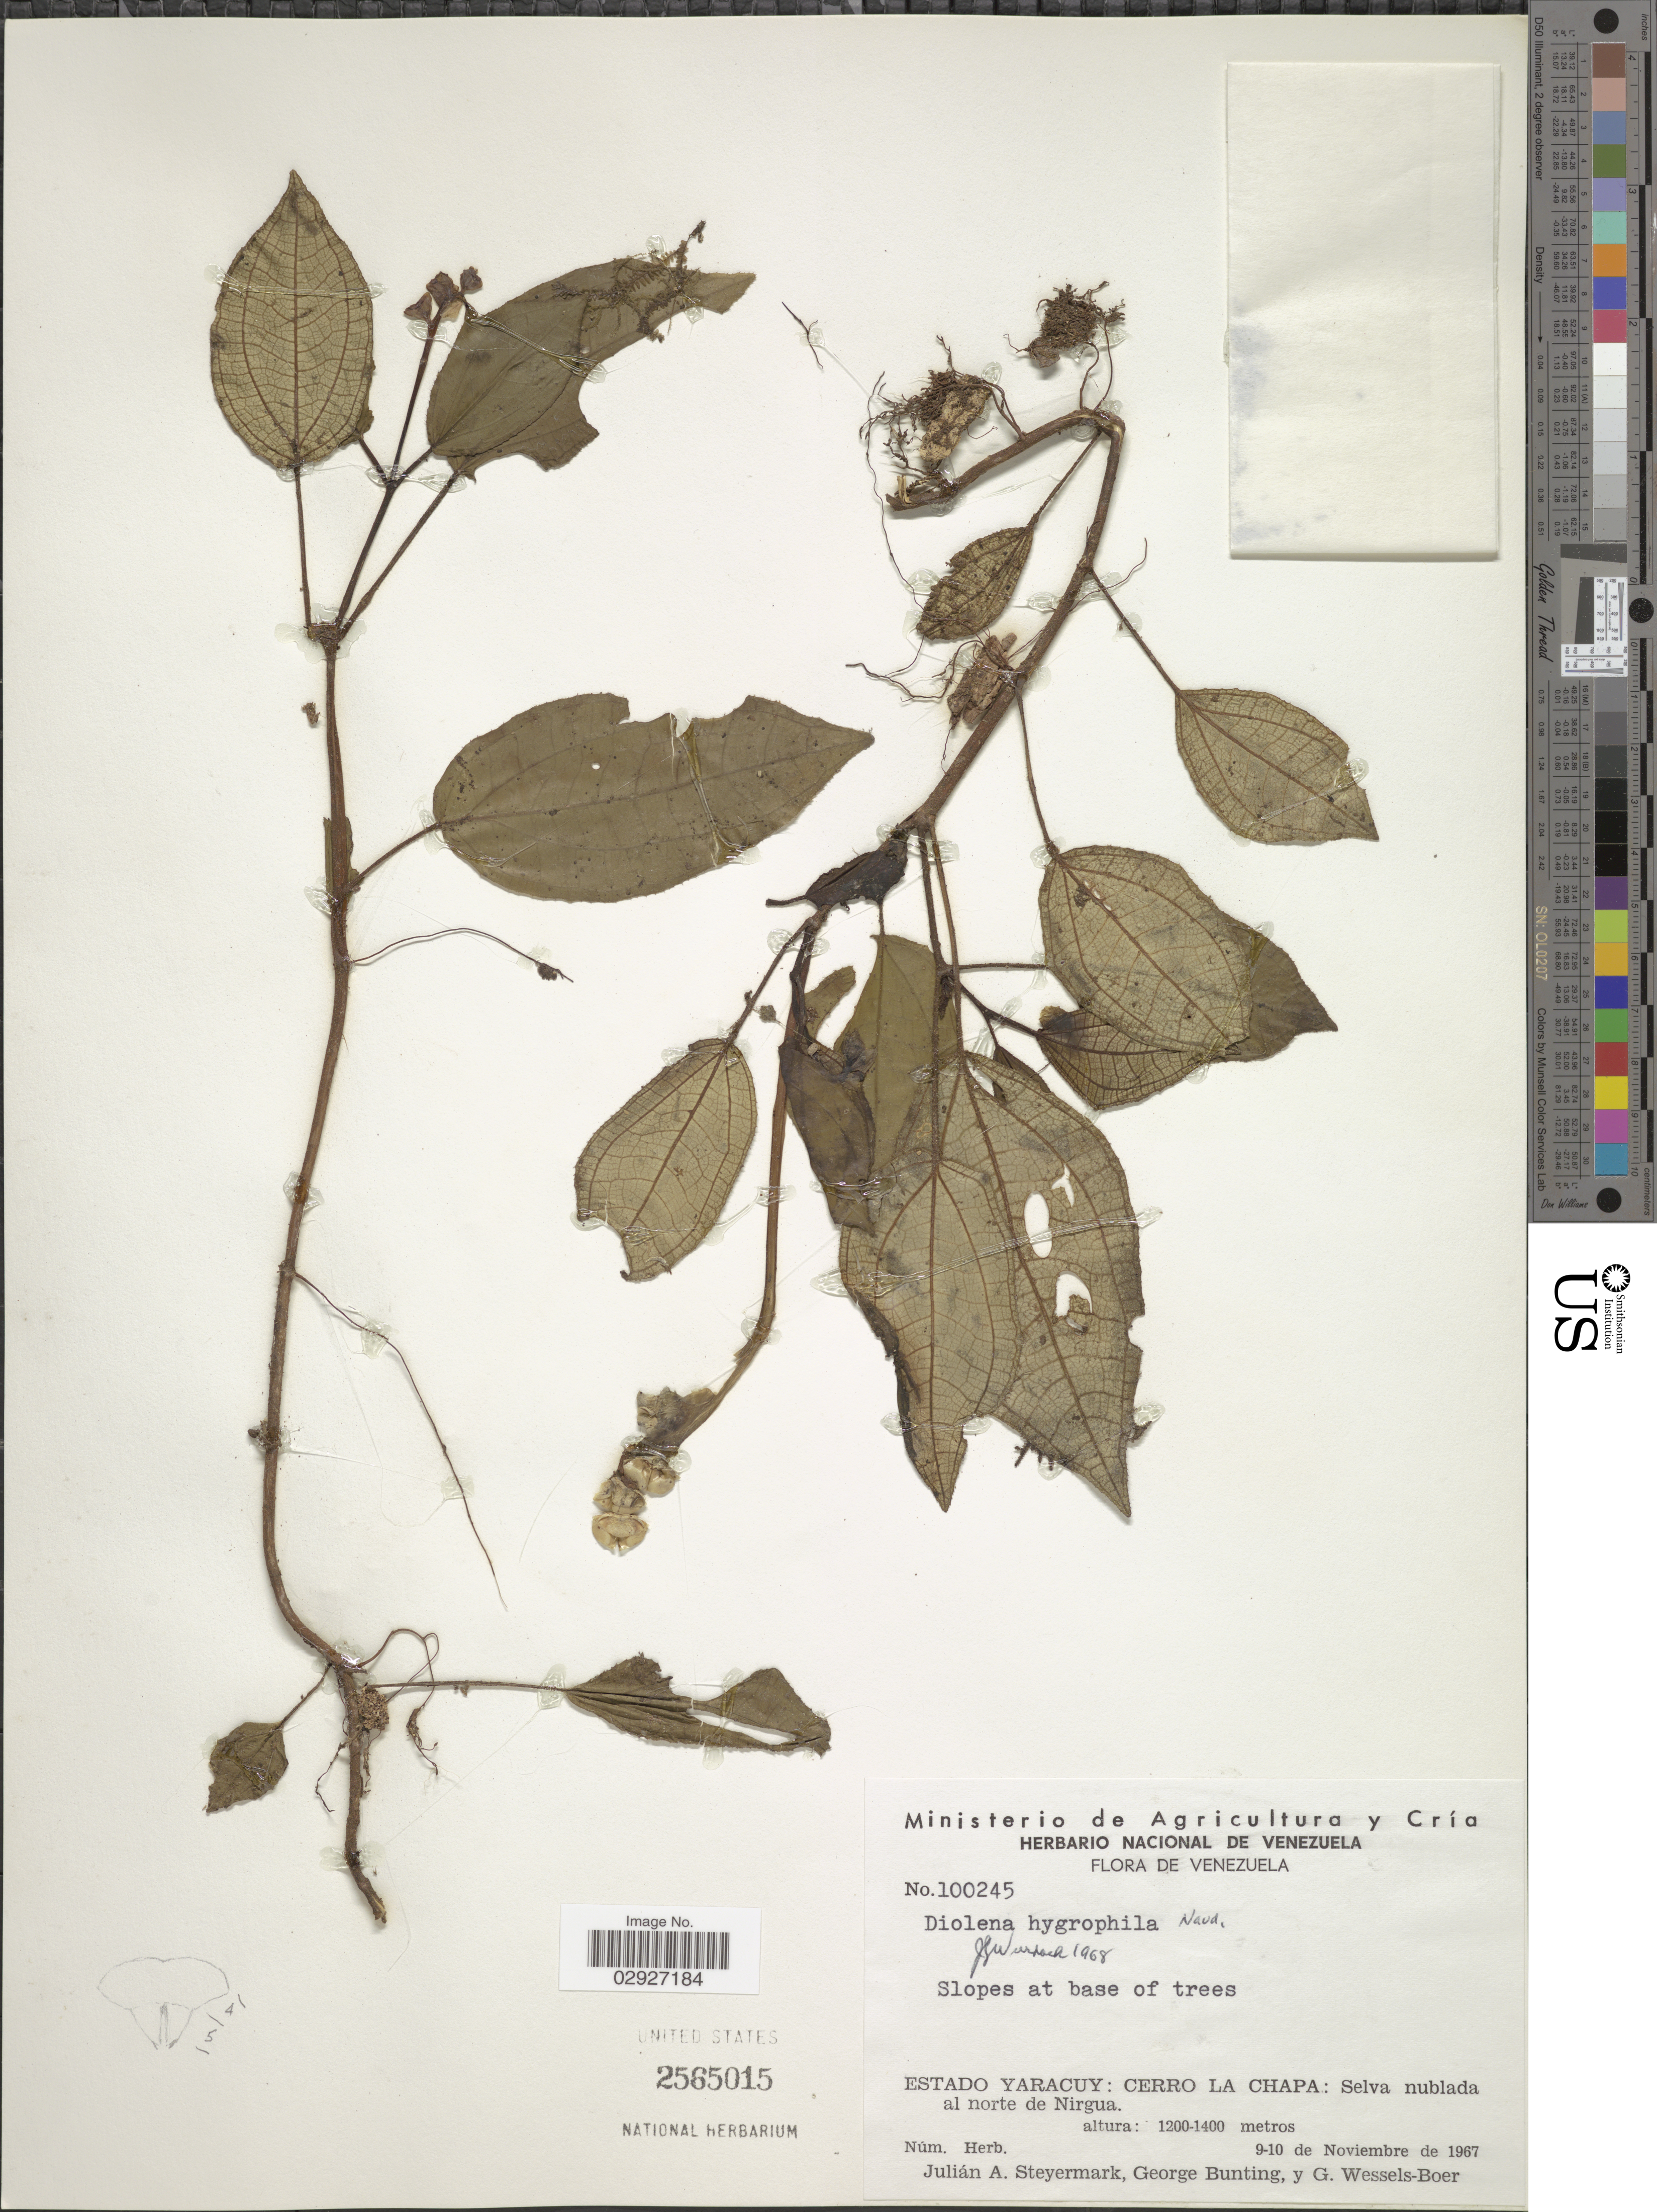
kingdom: Plantae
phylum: Tracheophyta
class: Magnoliopsida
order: Myrtales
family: Melastomataceae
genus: Triolena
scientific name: Triolena hygrophylla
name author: (Naudin) L.O. Williams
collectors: J. Steyermark, G. Bunting & G. Wessels Boer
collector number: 100245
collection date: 1967-11-09/1967-11-10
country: Venezuela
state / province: Yaracuy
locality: Slopes at base of trees, Cerro La Chapa, Selva nublada al norte de Nirgua.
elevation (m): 1200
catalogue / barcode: US 2565015